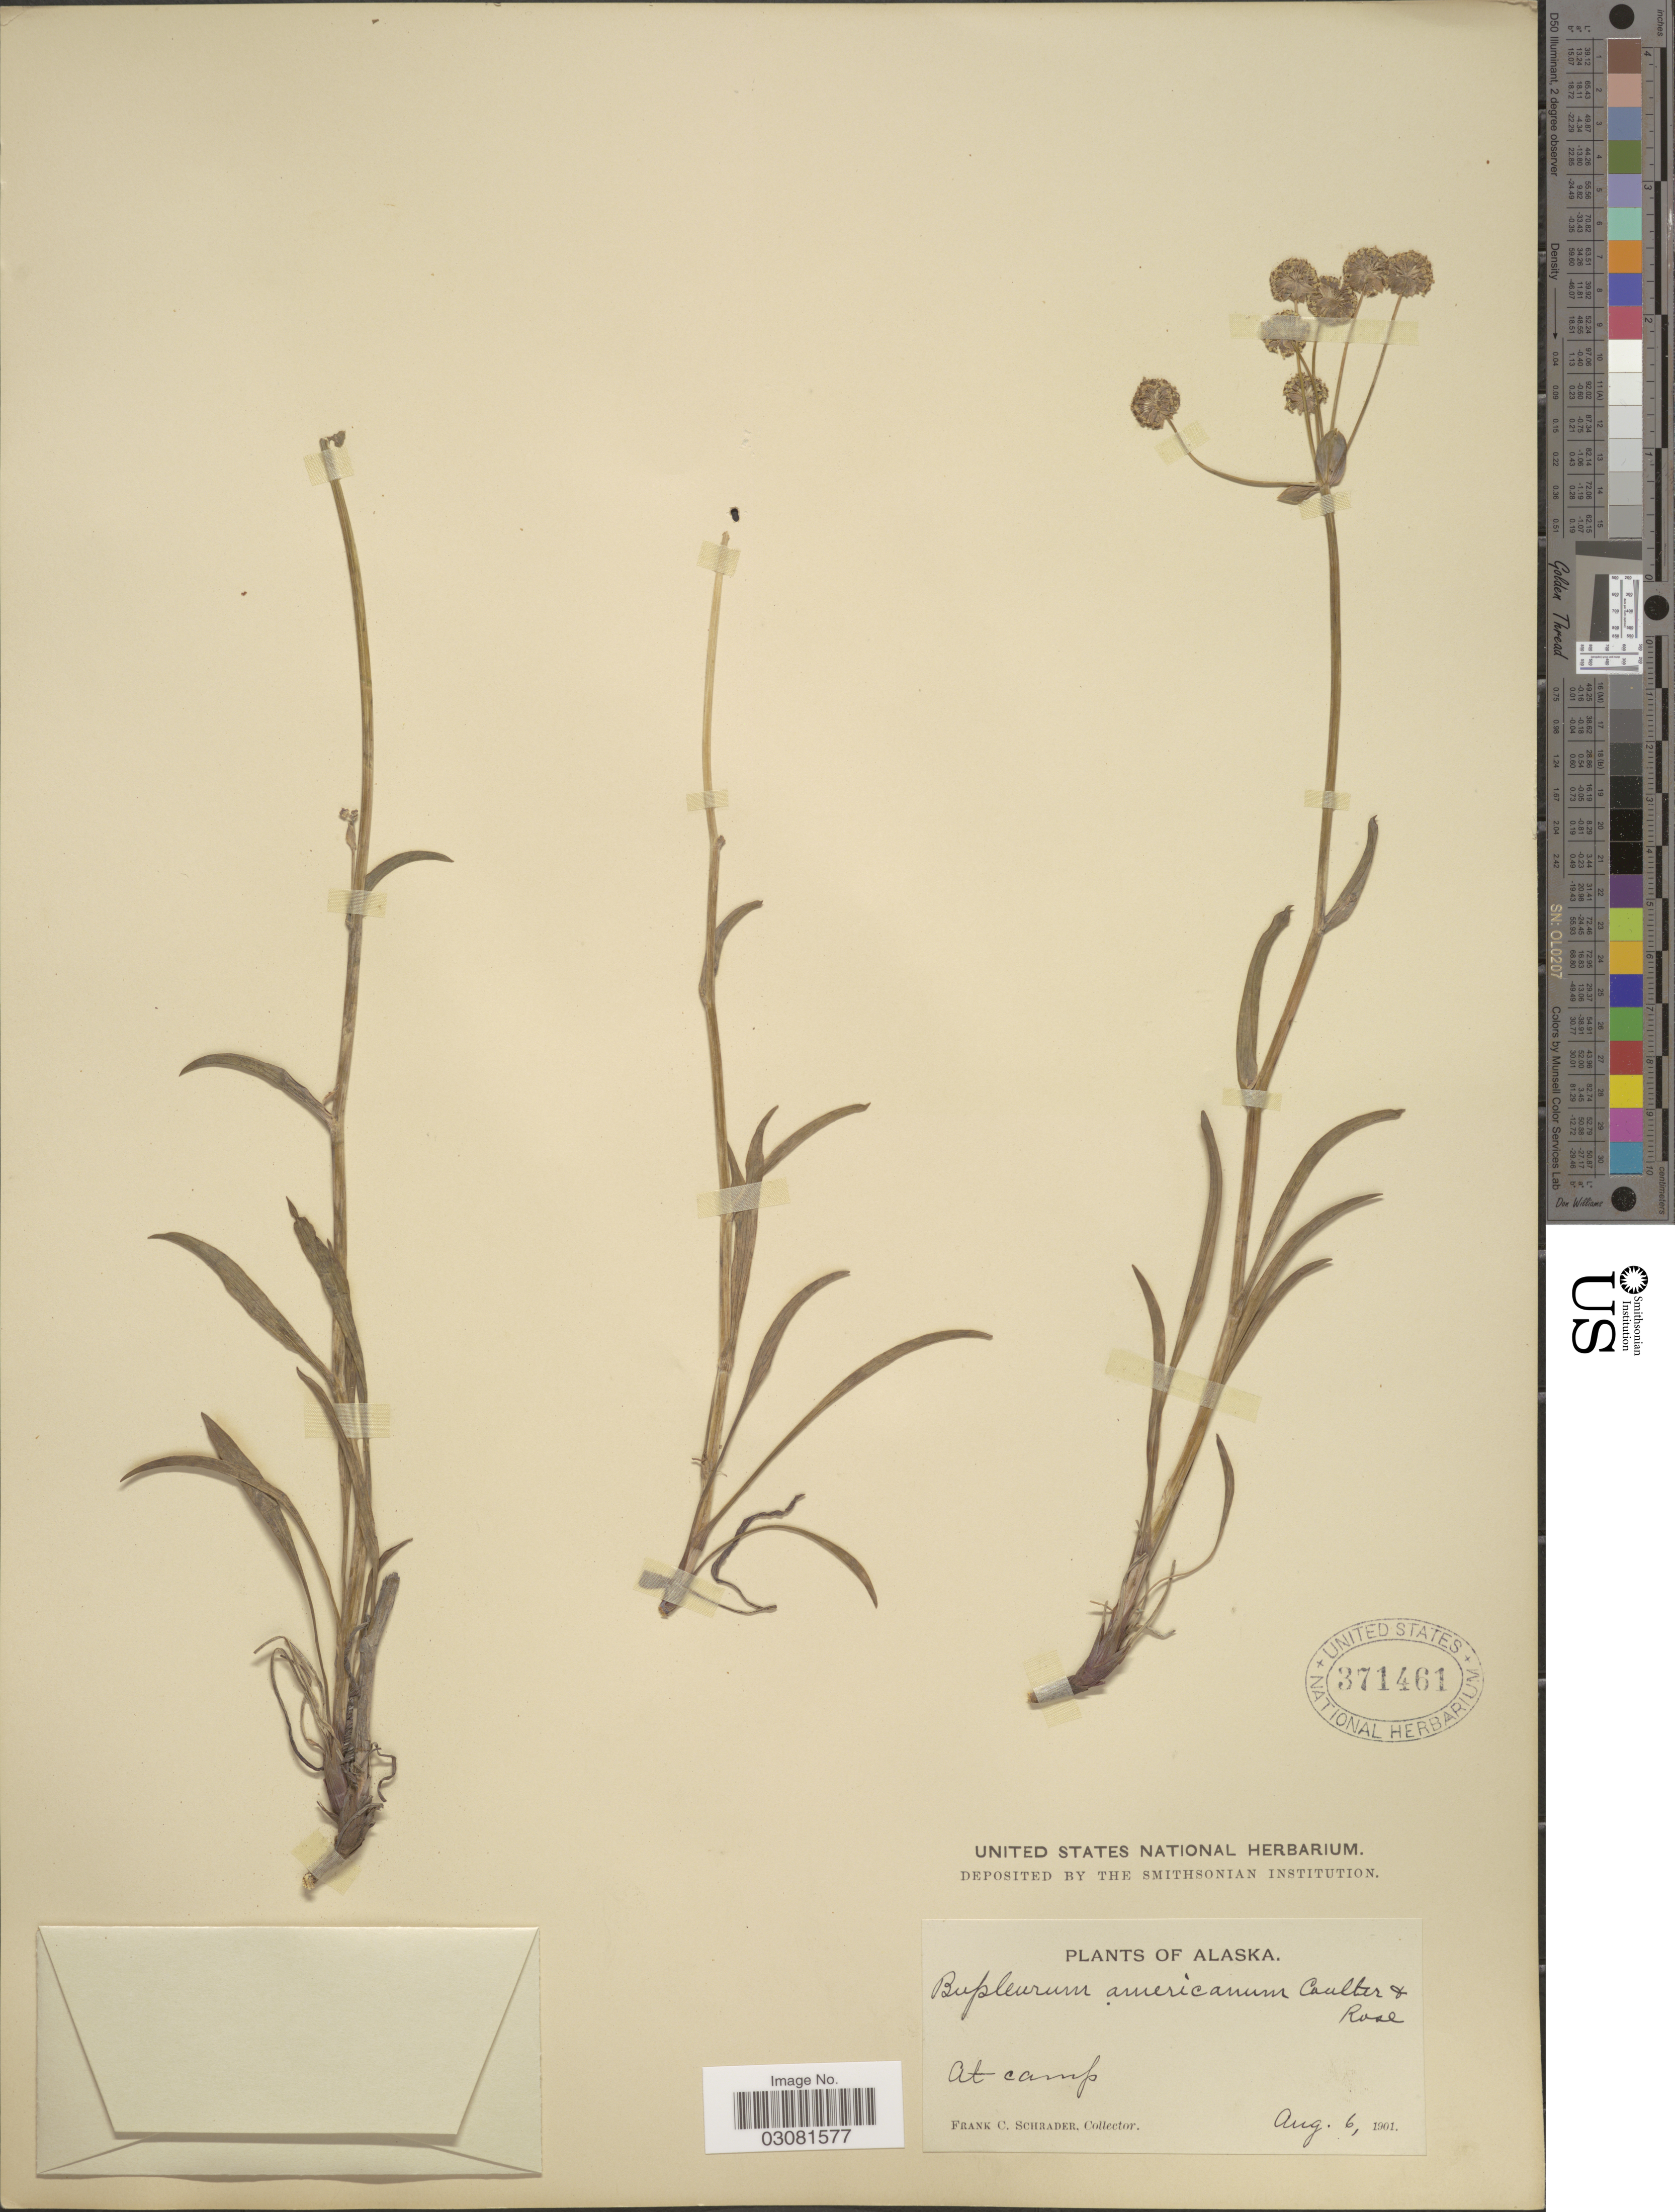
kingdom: Plantae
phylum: Tracheophyta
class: Magnoliopsida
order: Apiales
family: Apiaceae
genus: Bupleurum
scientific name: Bupleurum americanum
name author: J.M. Coult. & Rose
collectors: F. C. Schrader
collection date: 1901-08-06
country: United States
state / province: Alaska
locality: At camp.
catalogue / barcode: US 371461